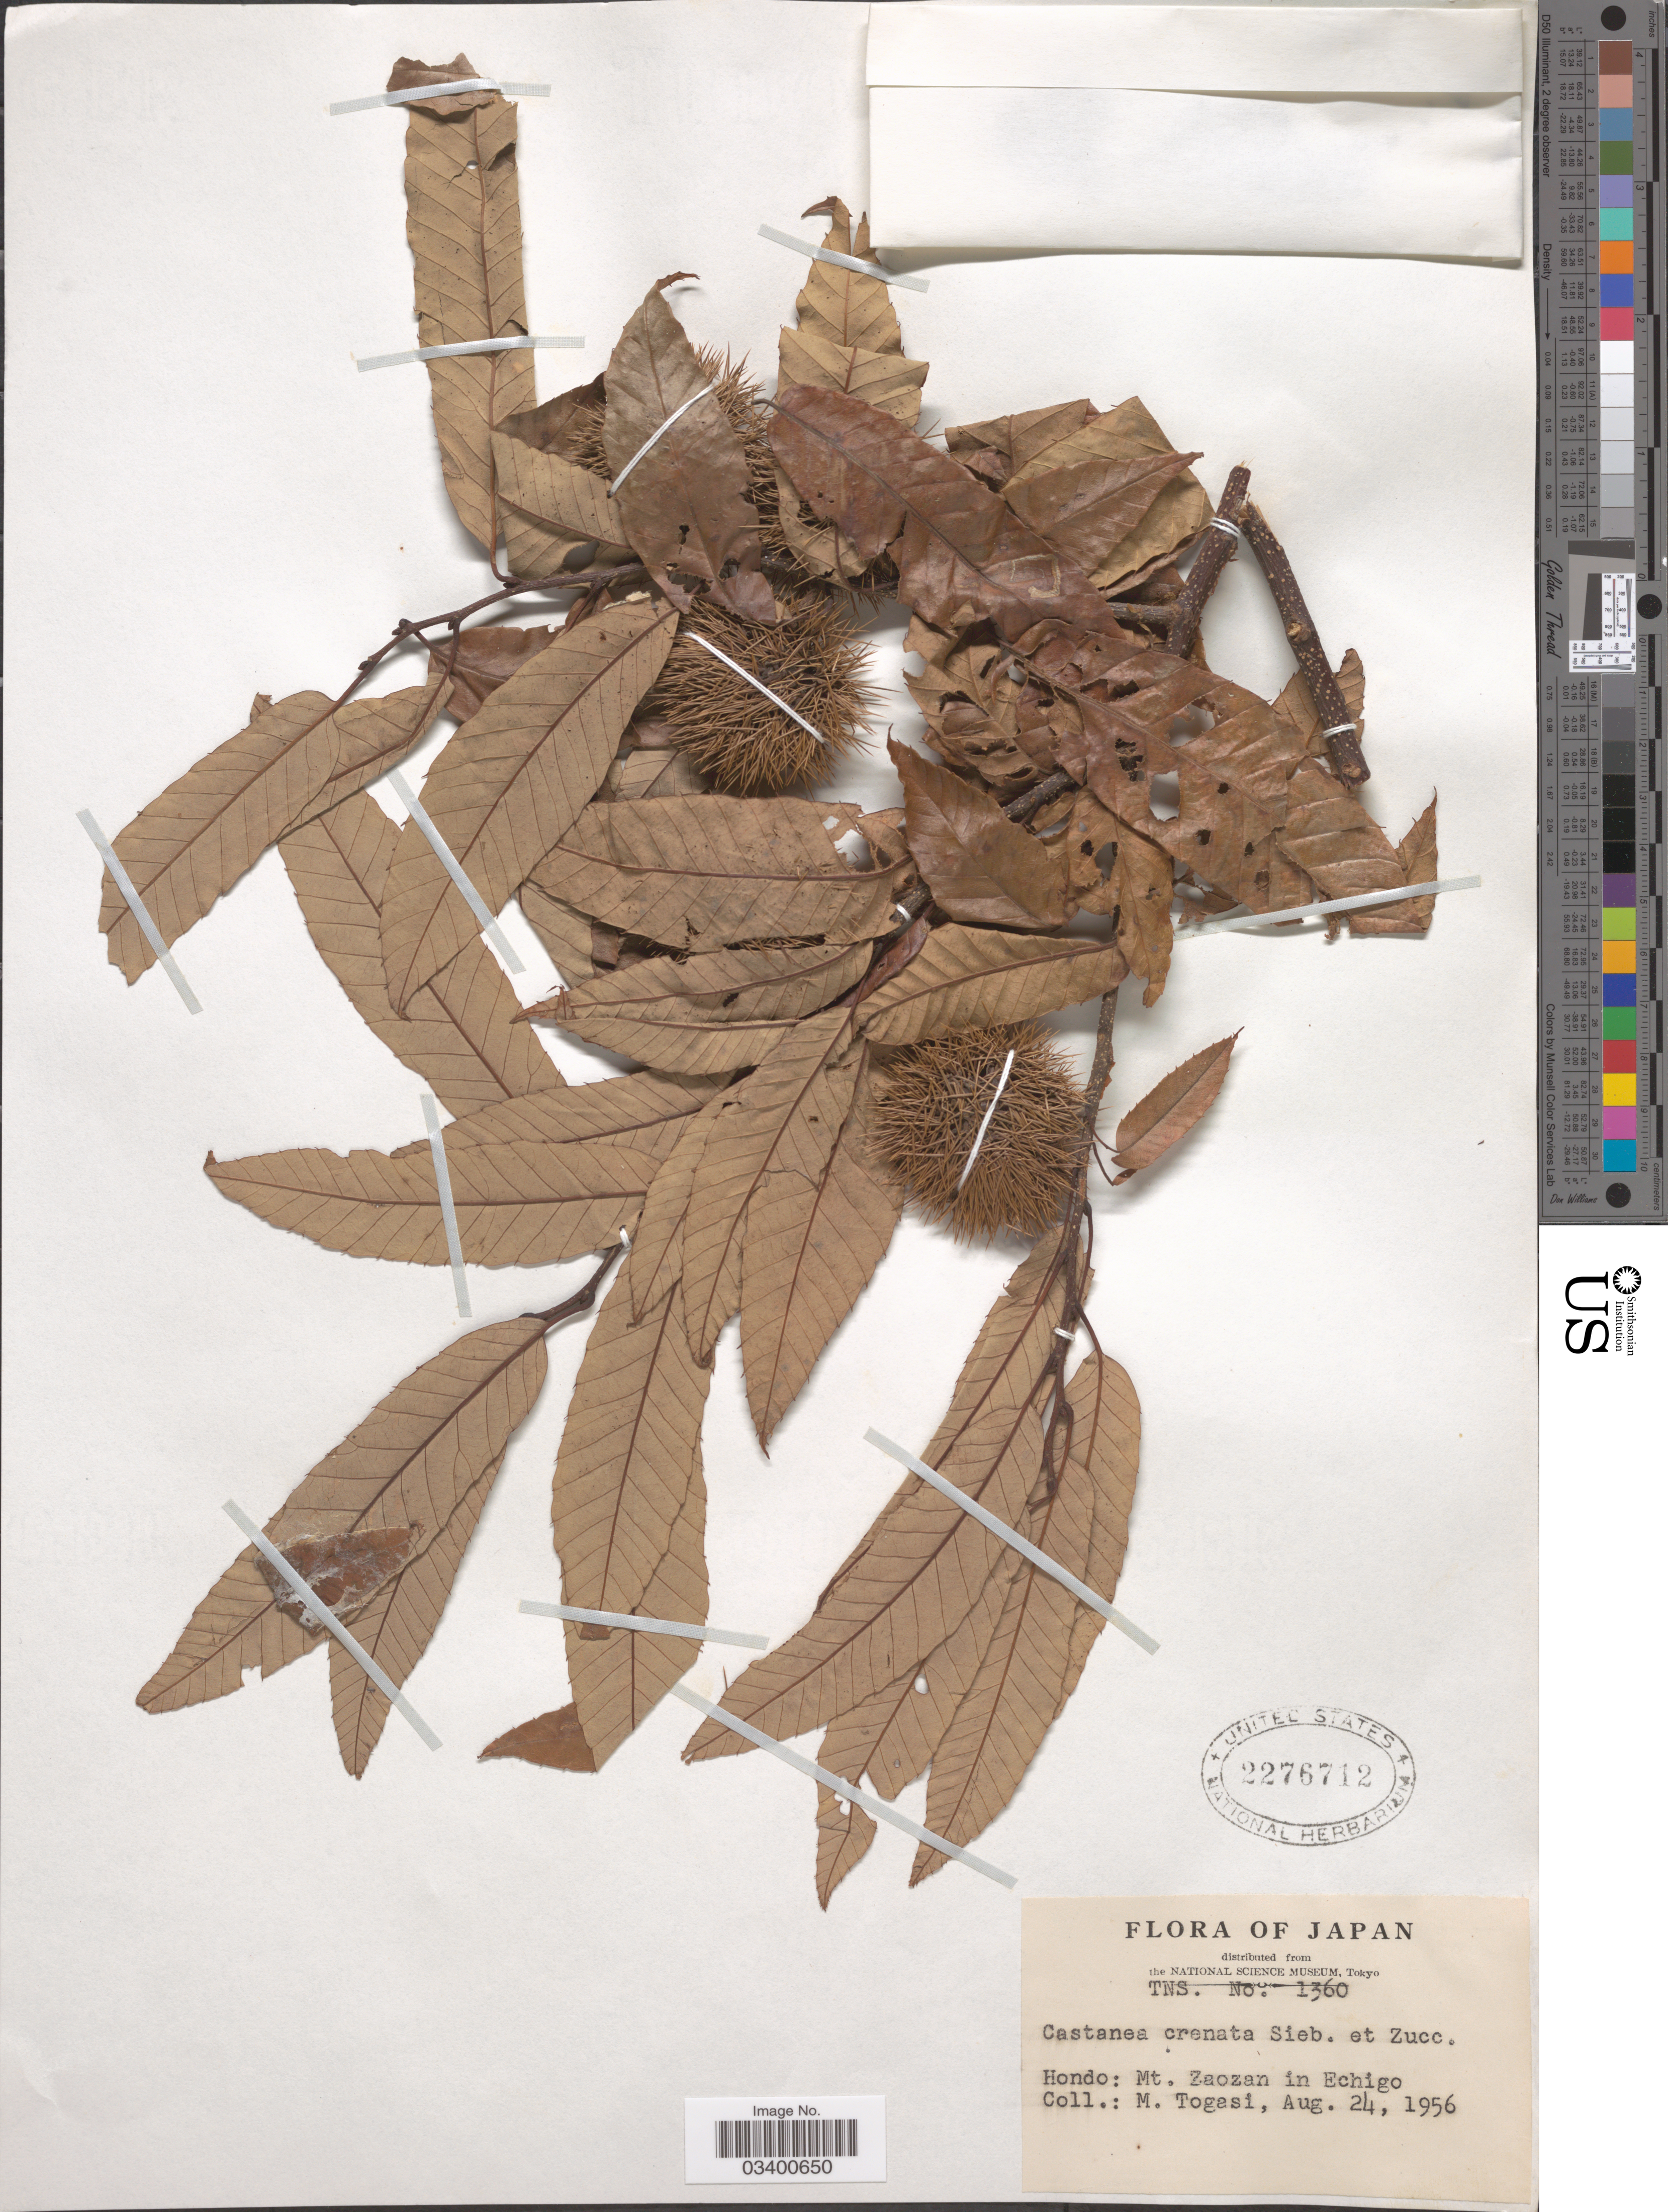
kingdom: Plantae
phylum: Tracheophyta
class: Magnoliopsida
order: Fagales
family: Fagaceae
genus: Castanea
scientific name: Castanea crenata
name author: Siebold & Zucc.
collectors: M. Togasi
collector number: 1360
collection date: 1956-08-24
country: Japan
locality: Hondo: Mt. Zaozan in Echigo.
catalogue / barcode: US 2276712